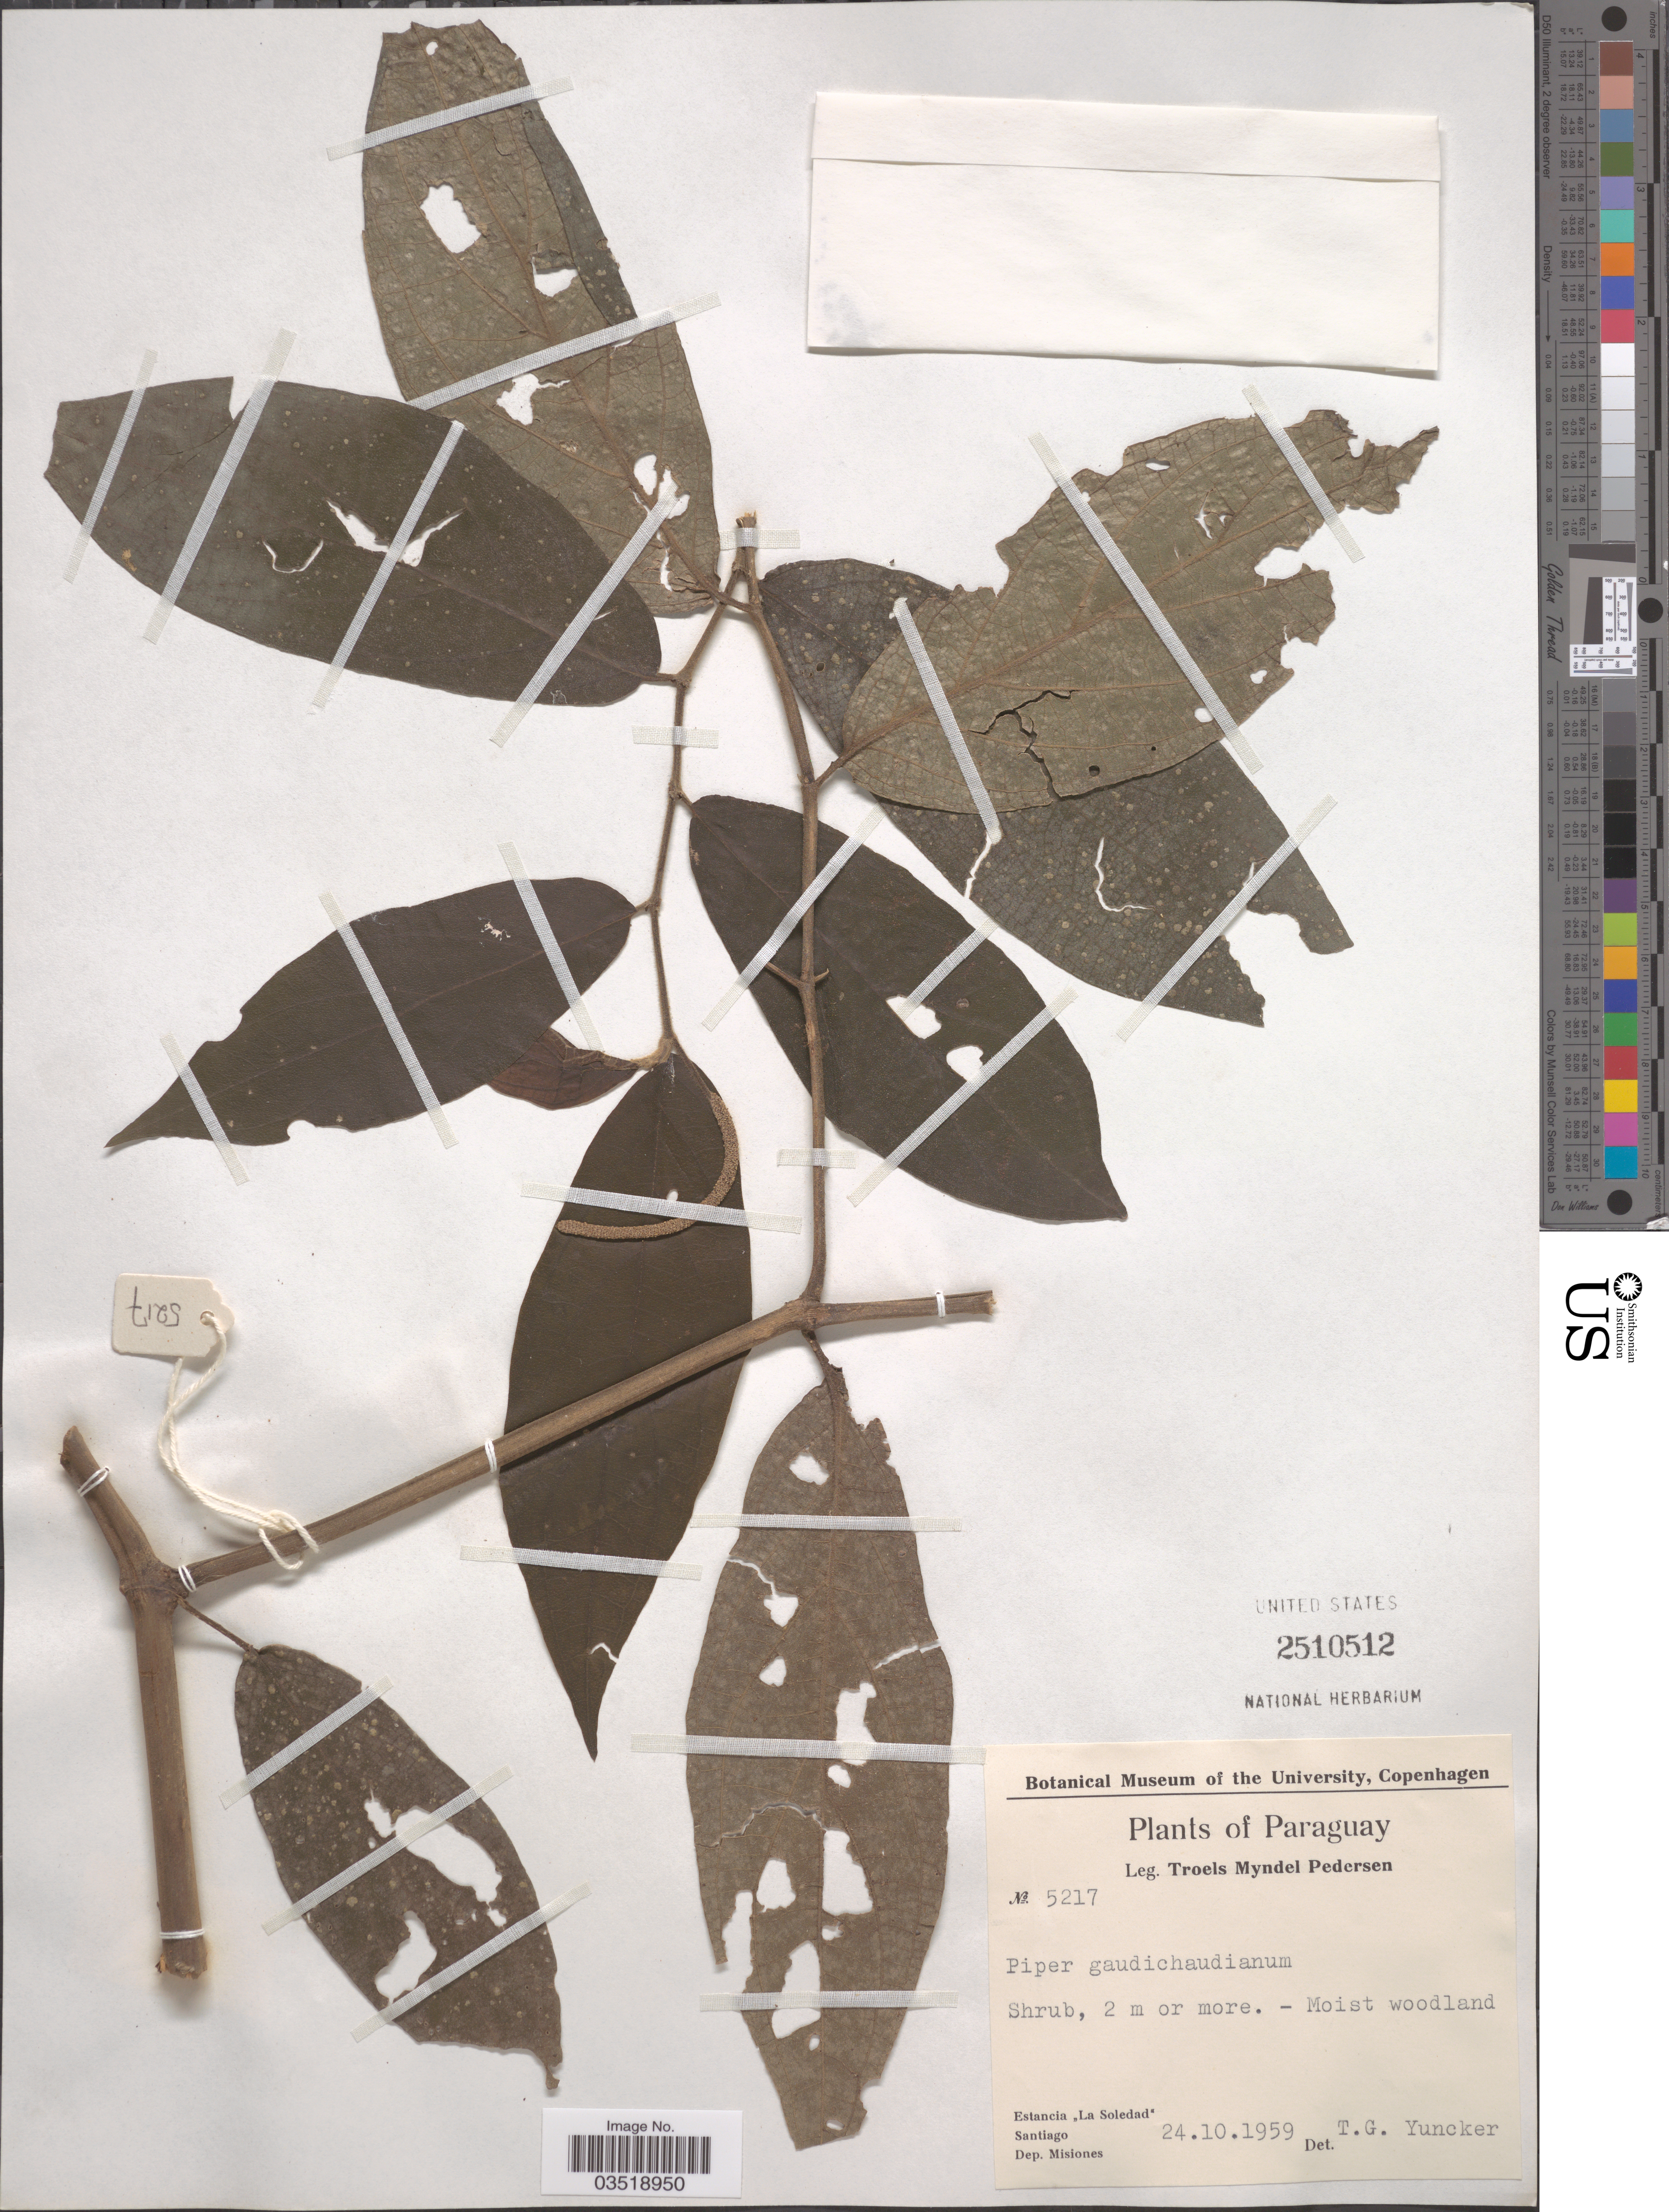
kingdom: Plantae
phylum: Tracheophyta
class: Magnoliopsida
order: Piperales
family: Piperaceae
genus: Piper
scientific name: Piper gaudichaudianum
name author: Kunth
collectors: T. Pederson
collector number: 5217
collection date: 1959-10-24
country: Paraguay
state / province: Misiones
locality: Estancia "La Soledad". Santiago, Dep. Misiones.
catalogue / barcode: US 2510512